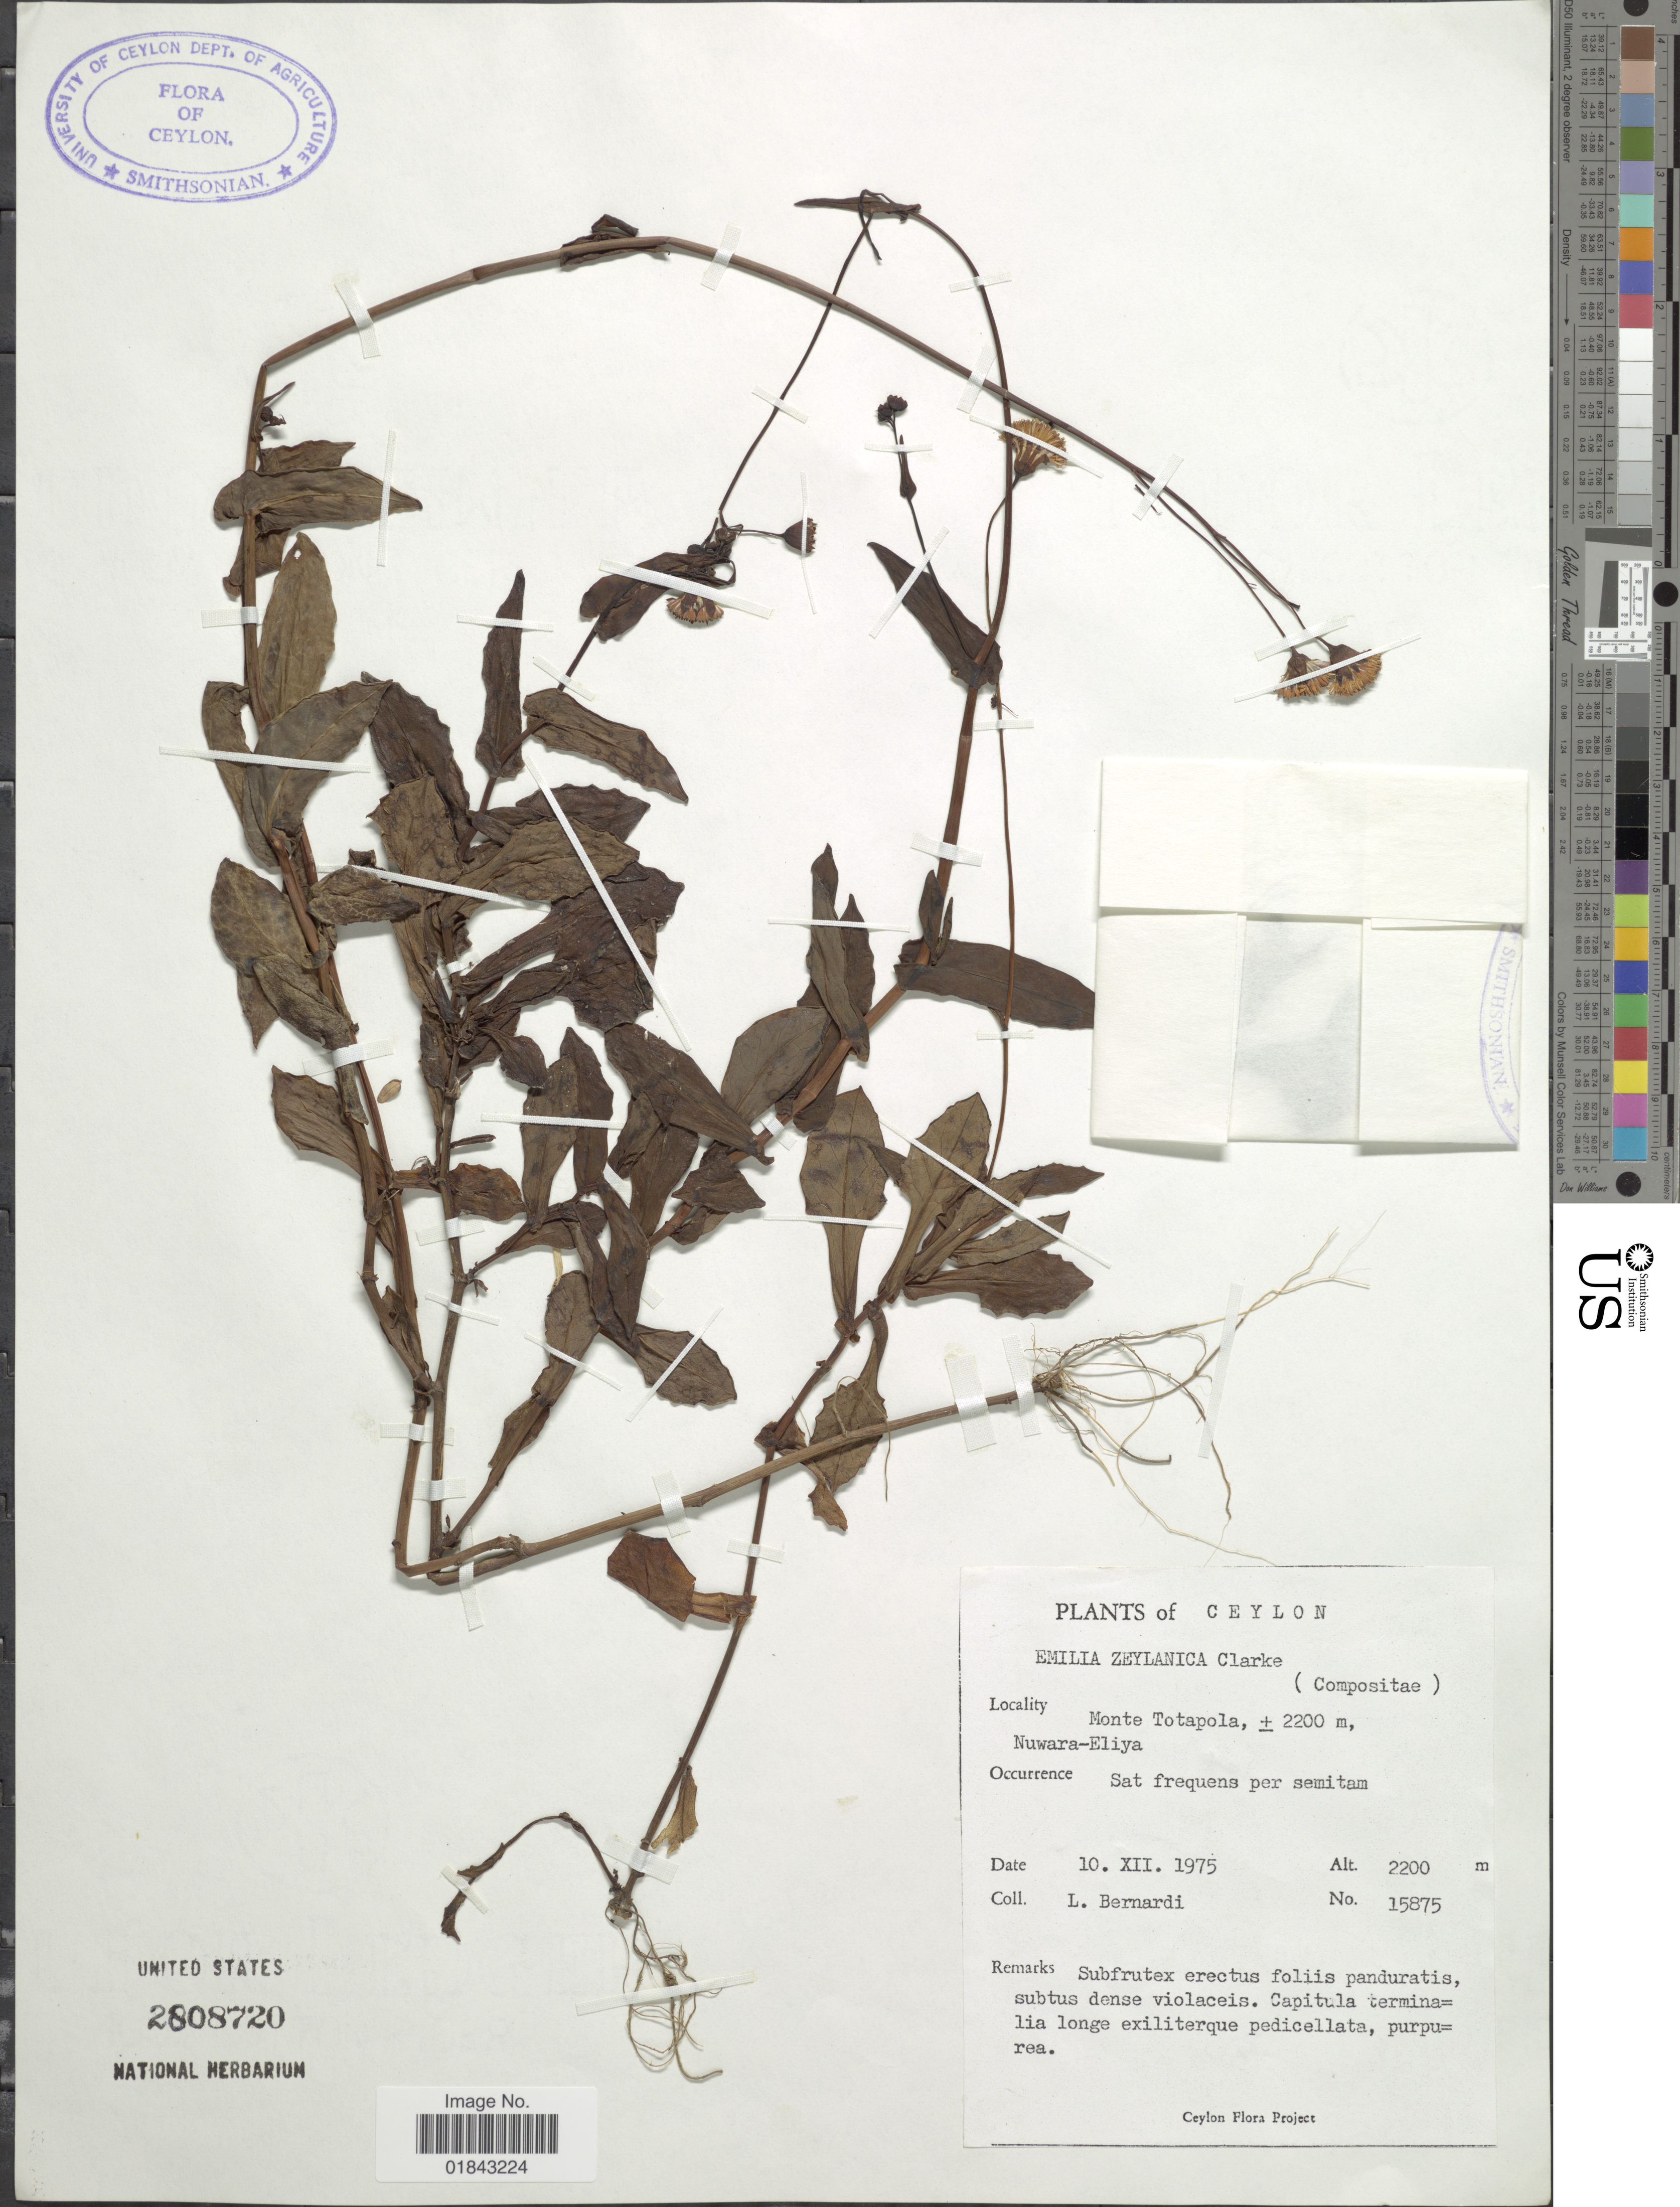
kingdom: Plantae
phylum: Tracheophyta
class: Magnoliopsida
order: Asterales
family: Asteraceae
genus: Emilia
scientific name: Emilia zeylanica var. walkeri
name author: (Hook. f.) Trimen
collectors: L. Bernardi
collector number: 15875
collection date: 1975-12-10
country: Sri Lanka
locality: Ceylon, Monte Totapola, Nuwara-Eliya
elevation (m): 2200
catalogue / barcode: US 2808720